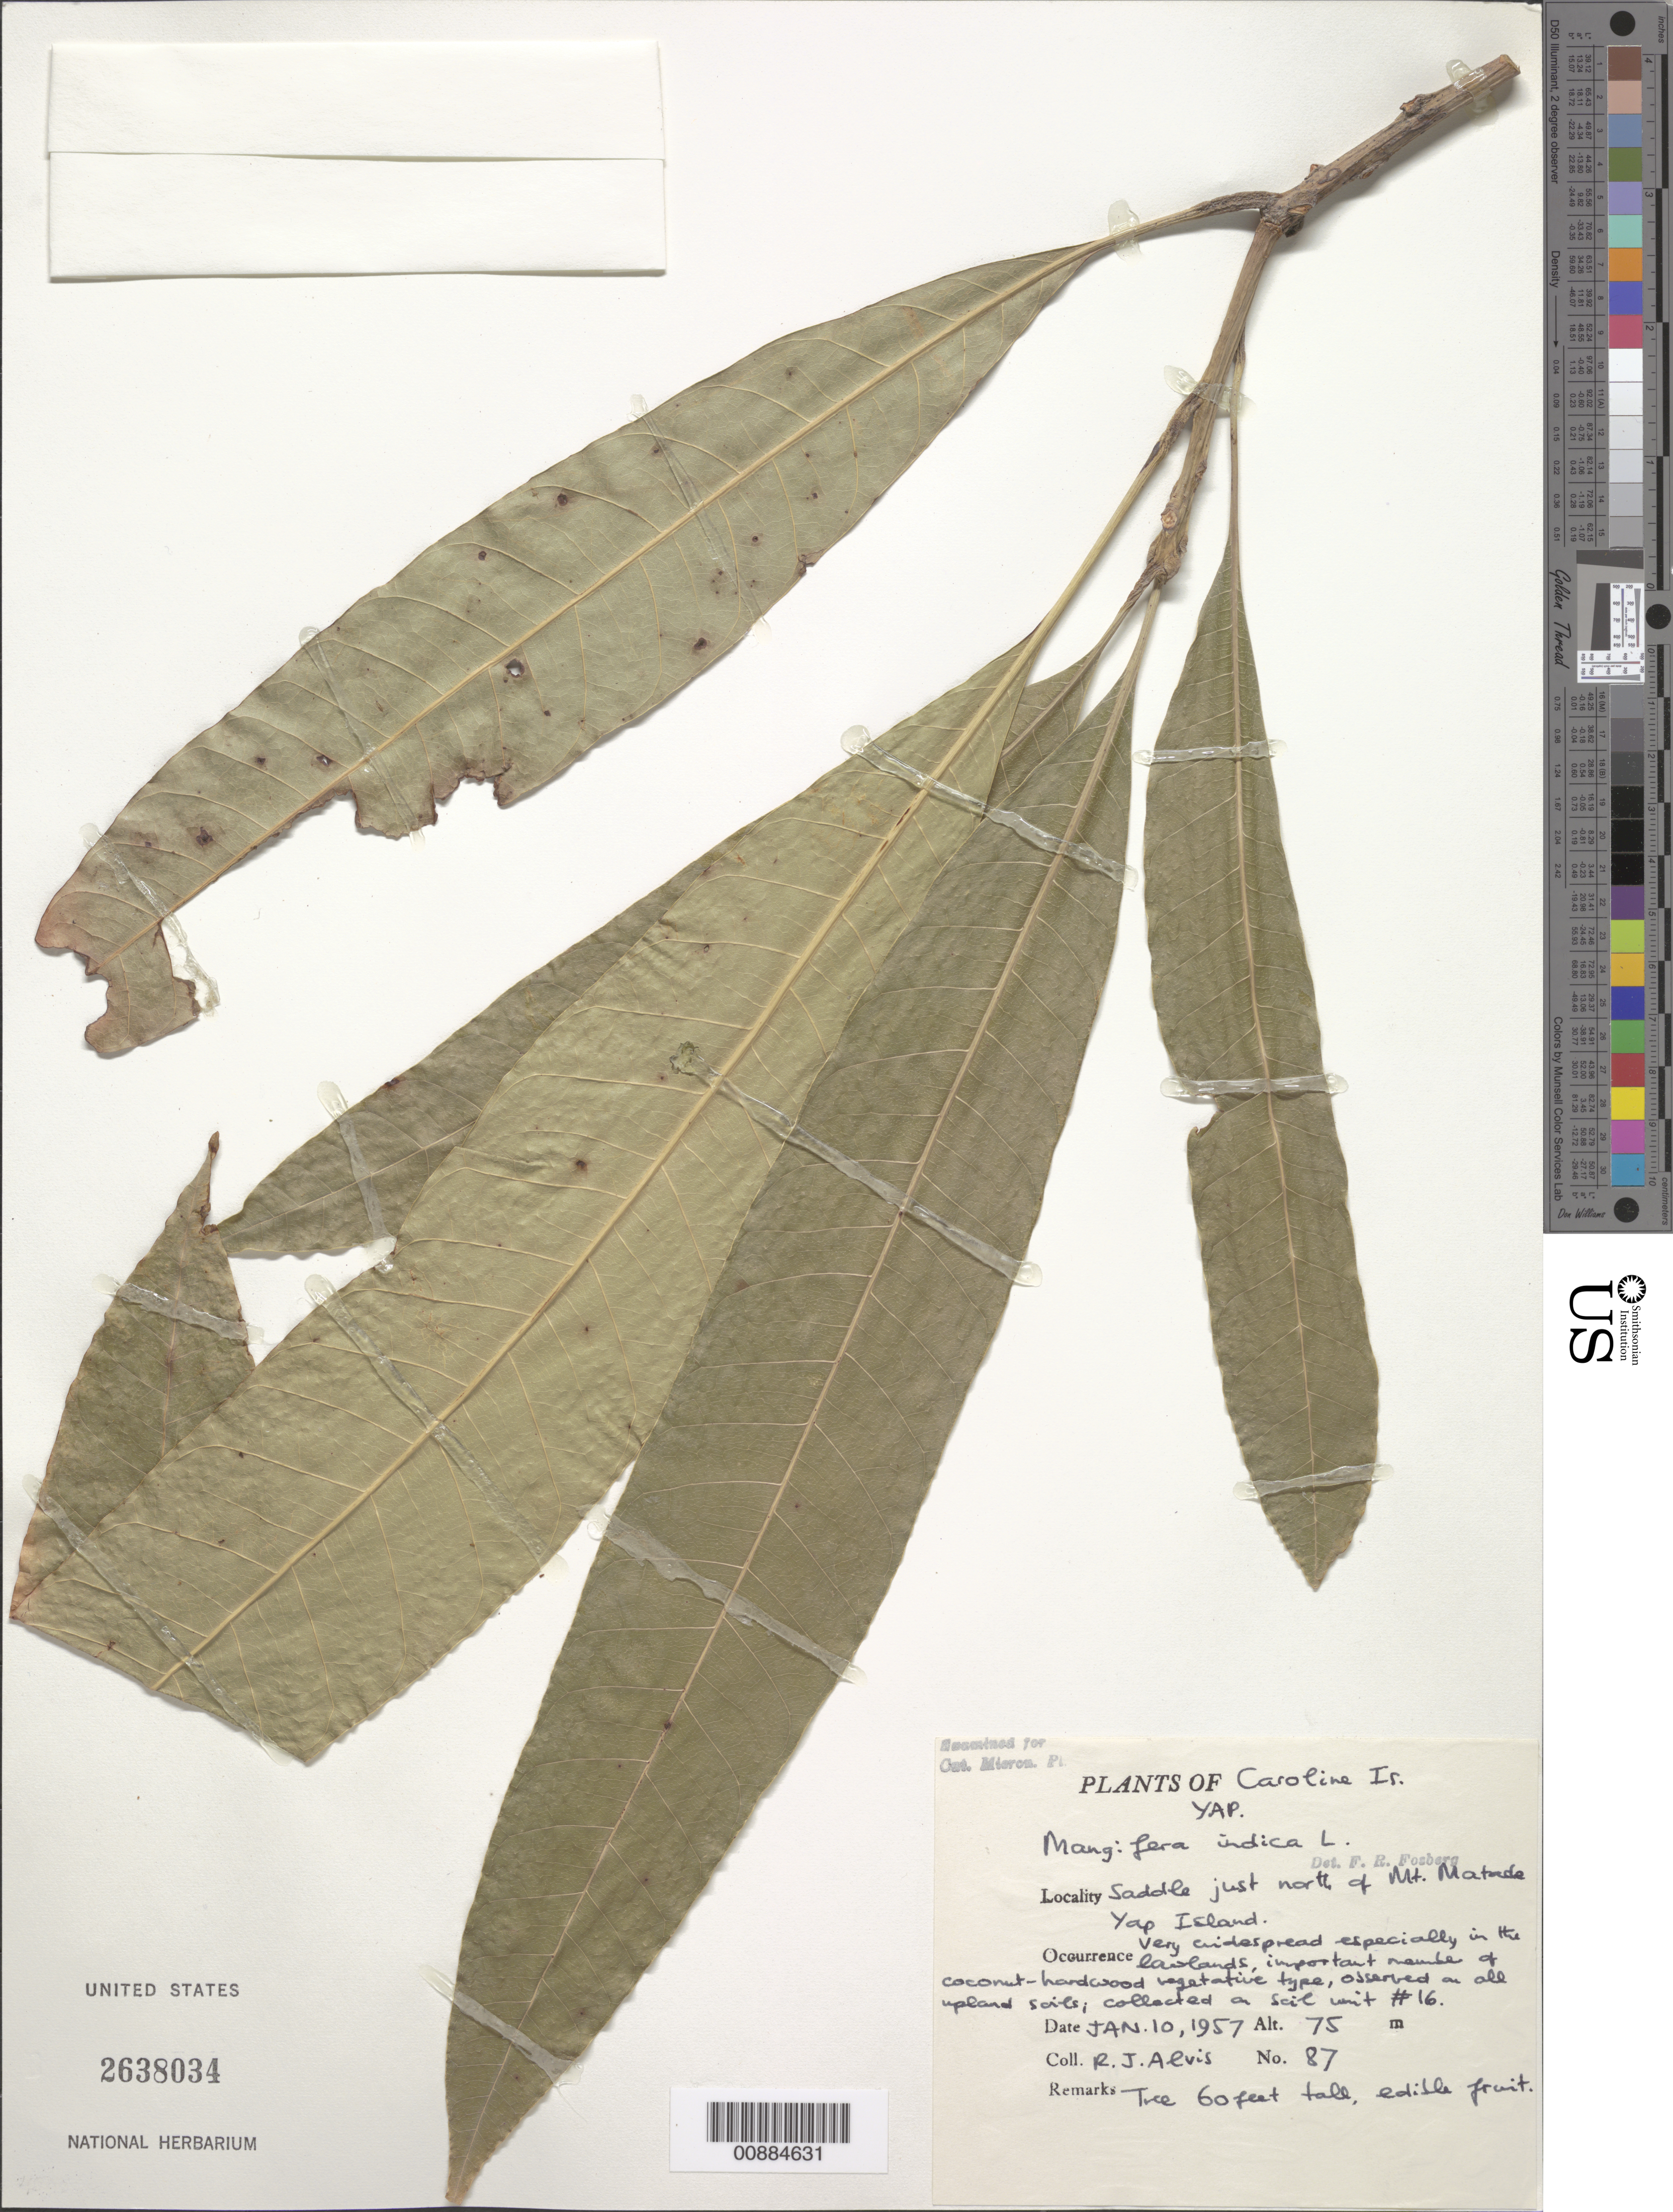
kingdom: Plantae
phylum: Tracheophyta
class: Magnoliopsida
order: Sapindales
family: Anacardiaceae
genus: Mangifera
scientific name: Mangifera indica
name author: L.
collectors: R. Alvis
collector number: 87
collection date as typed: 10 Jan 1957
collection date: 1957-01-10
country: Micronesia, Federated States of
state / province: Yap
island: Yap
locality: saddle just north of Mt. Matade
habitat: very widespread especially in the lowlands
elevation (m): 75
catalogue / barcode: US 2638034